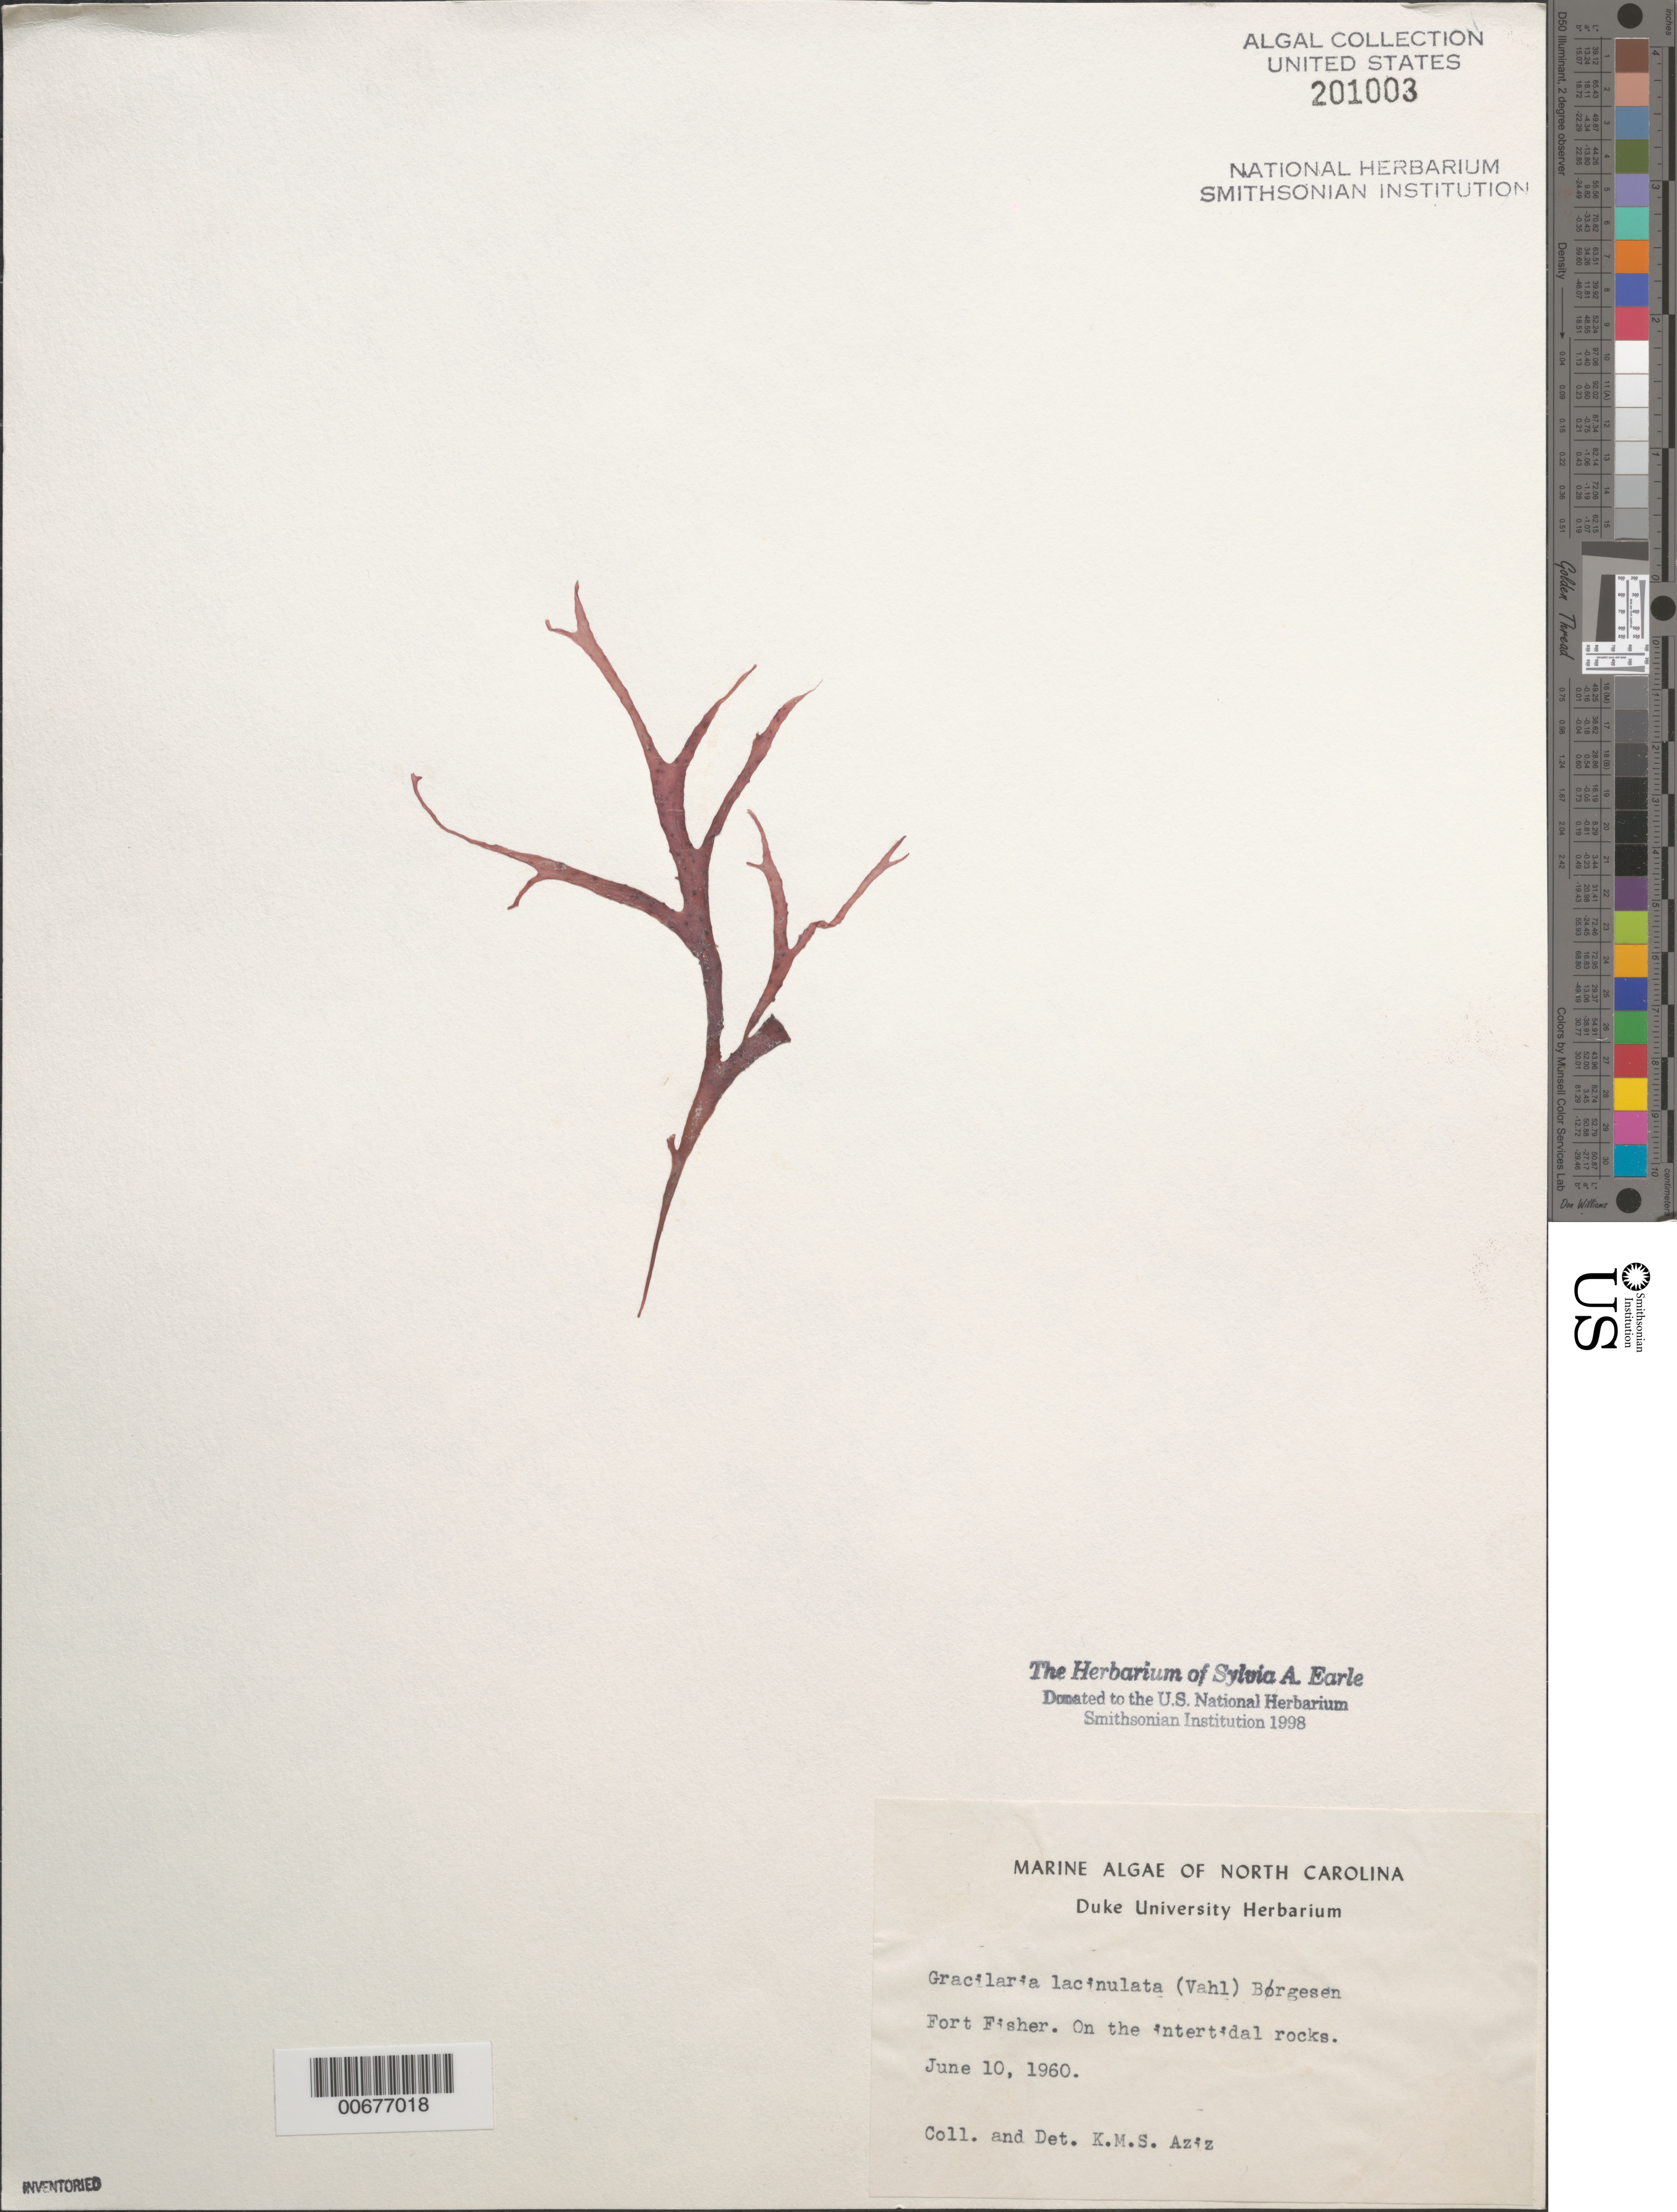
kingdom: Plantae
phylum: Rhodophyta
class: Florideophyceae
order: Gracilariales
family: Gracilariaceae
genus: Gracilaria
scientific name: Gracilaria isabellana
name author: Gurgel et al. in I.A. Abbott & McDermid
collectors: K. M. Aziz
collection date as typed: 10 Jun 1960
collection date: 1960-06-10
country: United States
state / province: North Carolina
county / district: New Hanover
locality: Fort Fisher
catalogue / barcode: US 201003